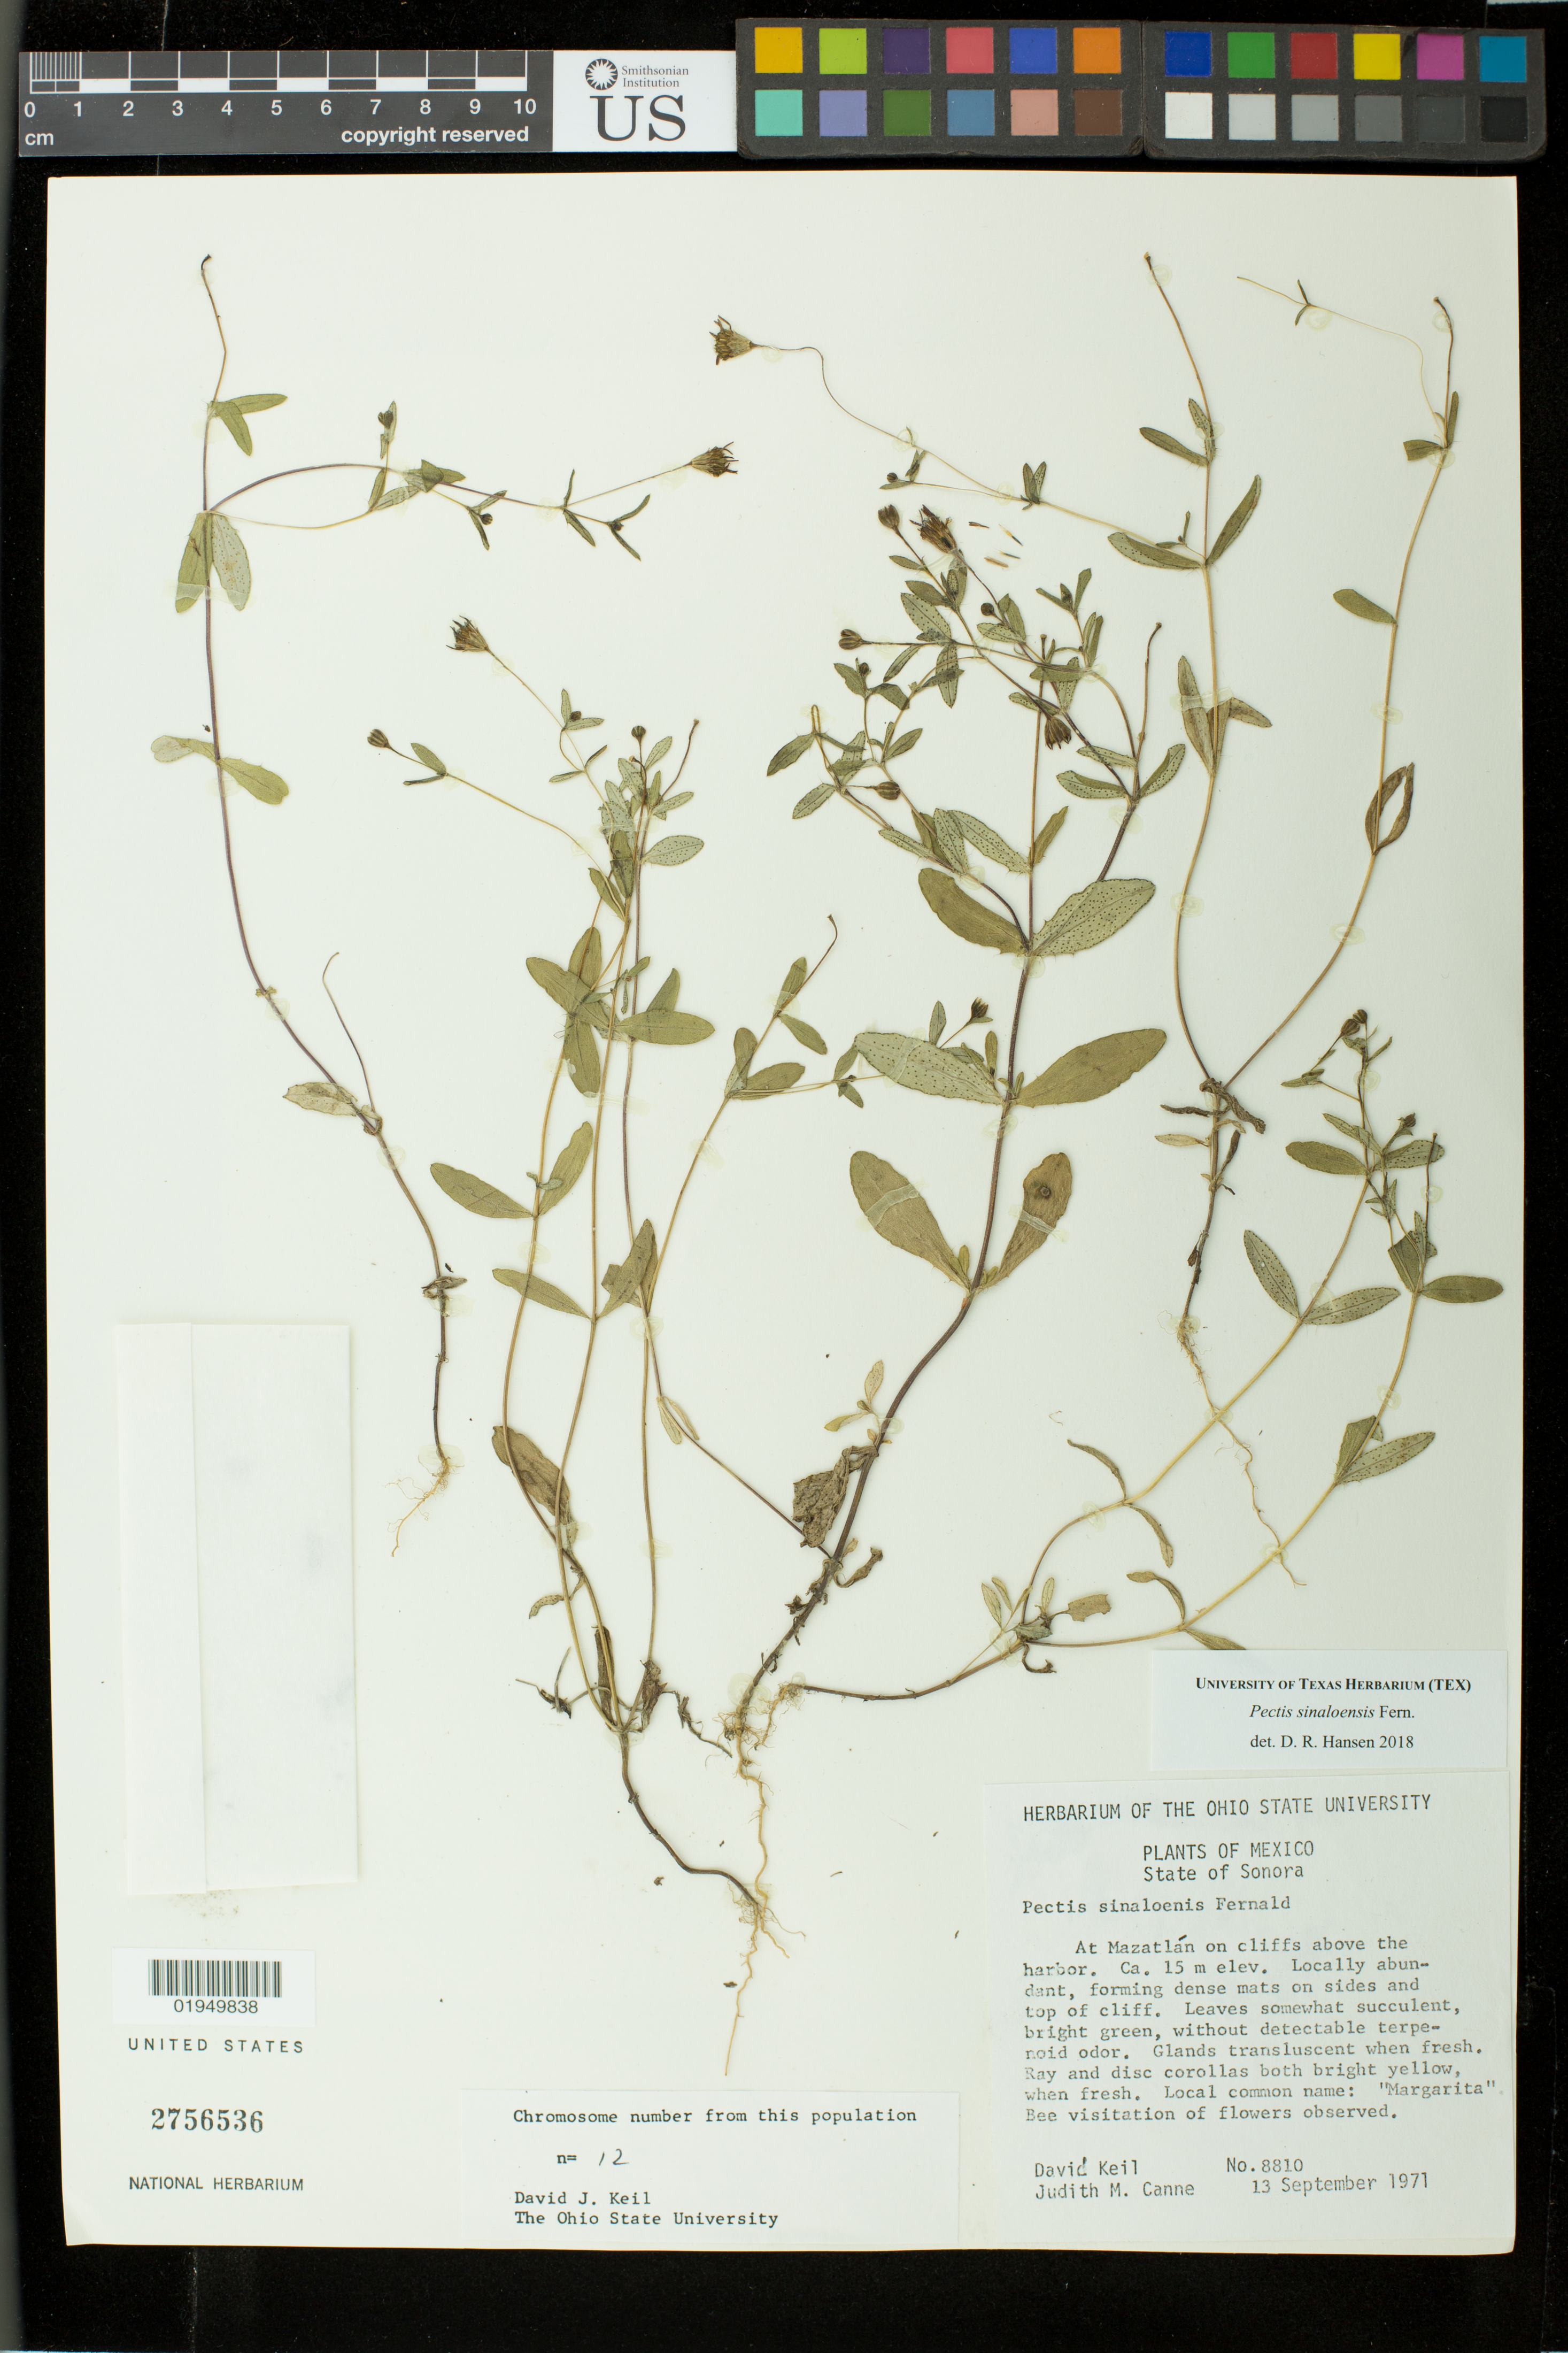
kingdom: Plantae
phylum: Tracheophyta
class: Magnoliopsida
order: Asterales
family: Asteraceae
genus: Pectis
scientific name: Pectis sinaloensis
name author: Fernald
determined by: Hansen, D. R.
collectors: D. J. Keil & J. M. Canne-Hilliker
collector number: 8810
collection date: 1971-09-13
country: Mexico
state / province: Sonora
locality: At Mazatlán on cliffs above the harbor.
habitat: Locally abundant, forming dense mats on sides and top of cliff.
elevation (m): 15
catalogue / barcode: US 2756536